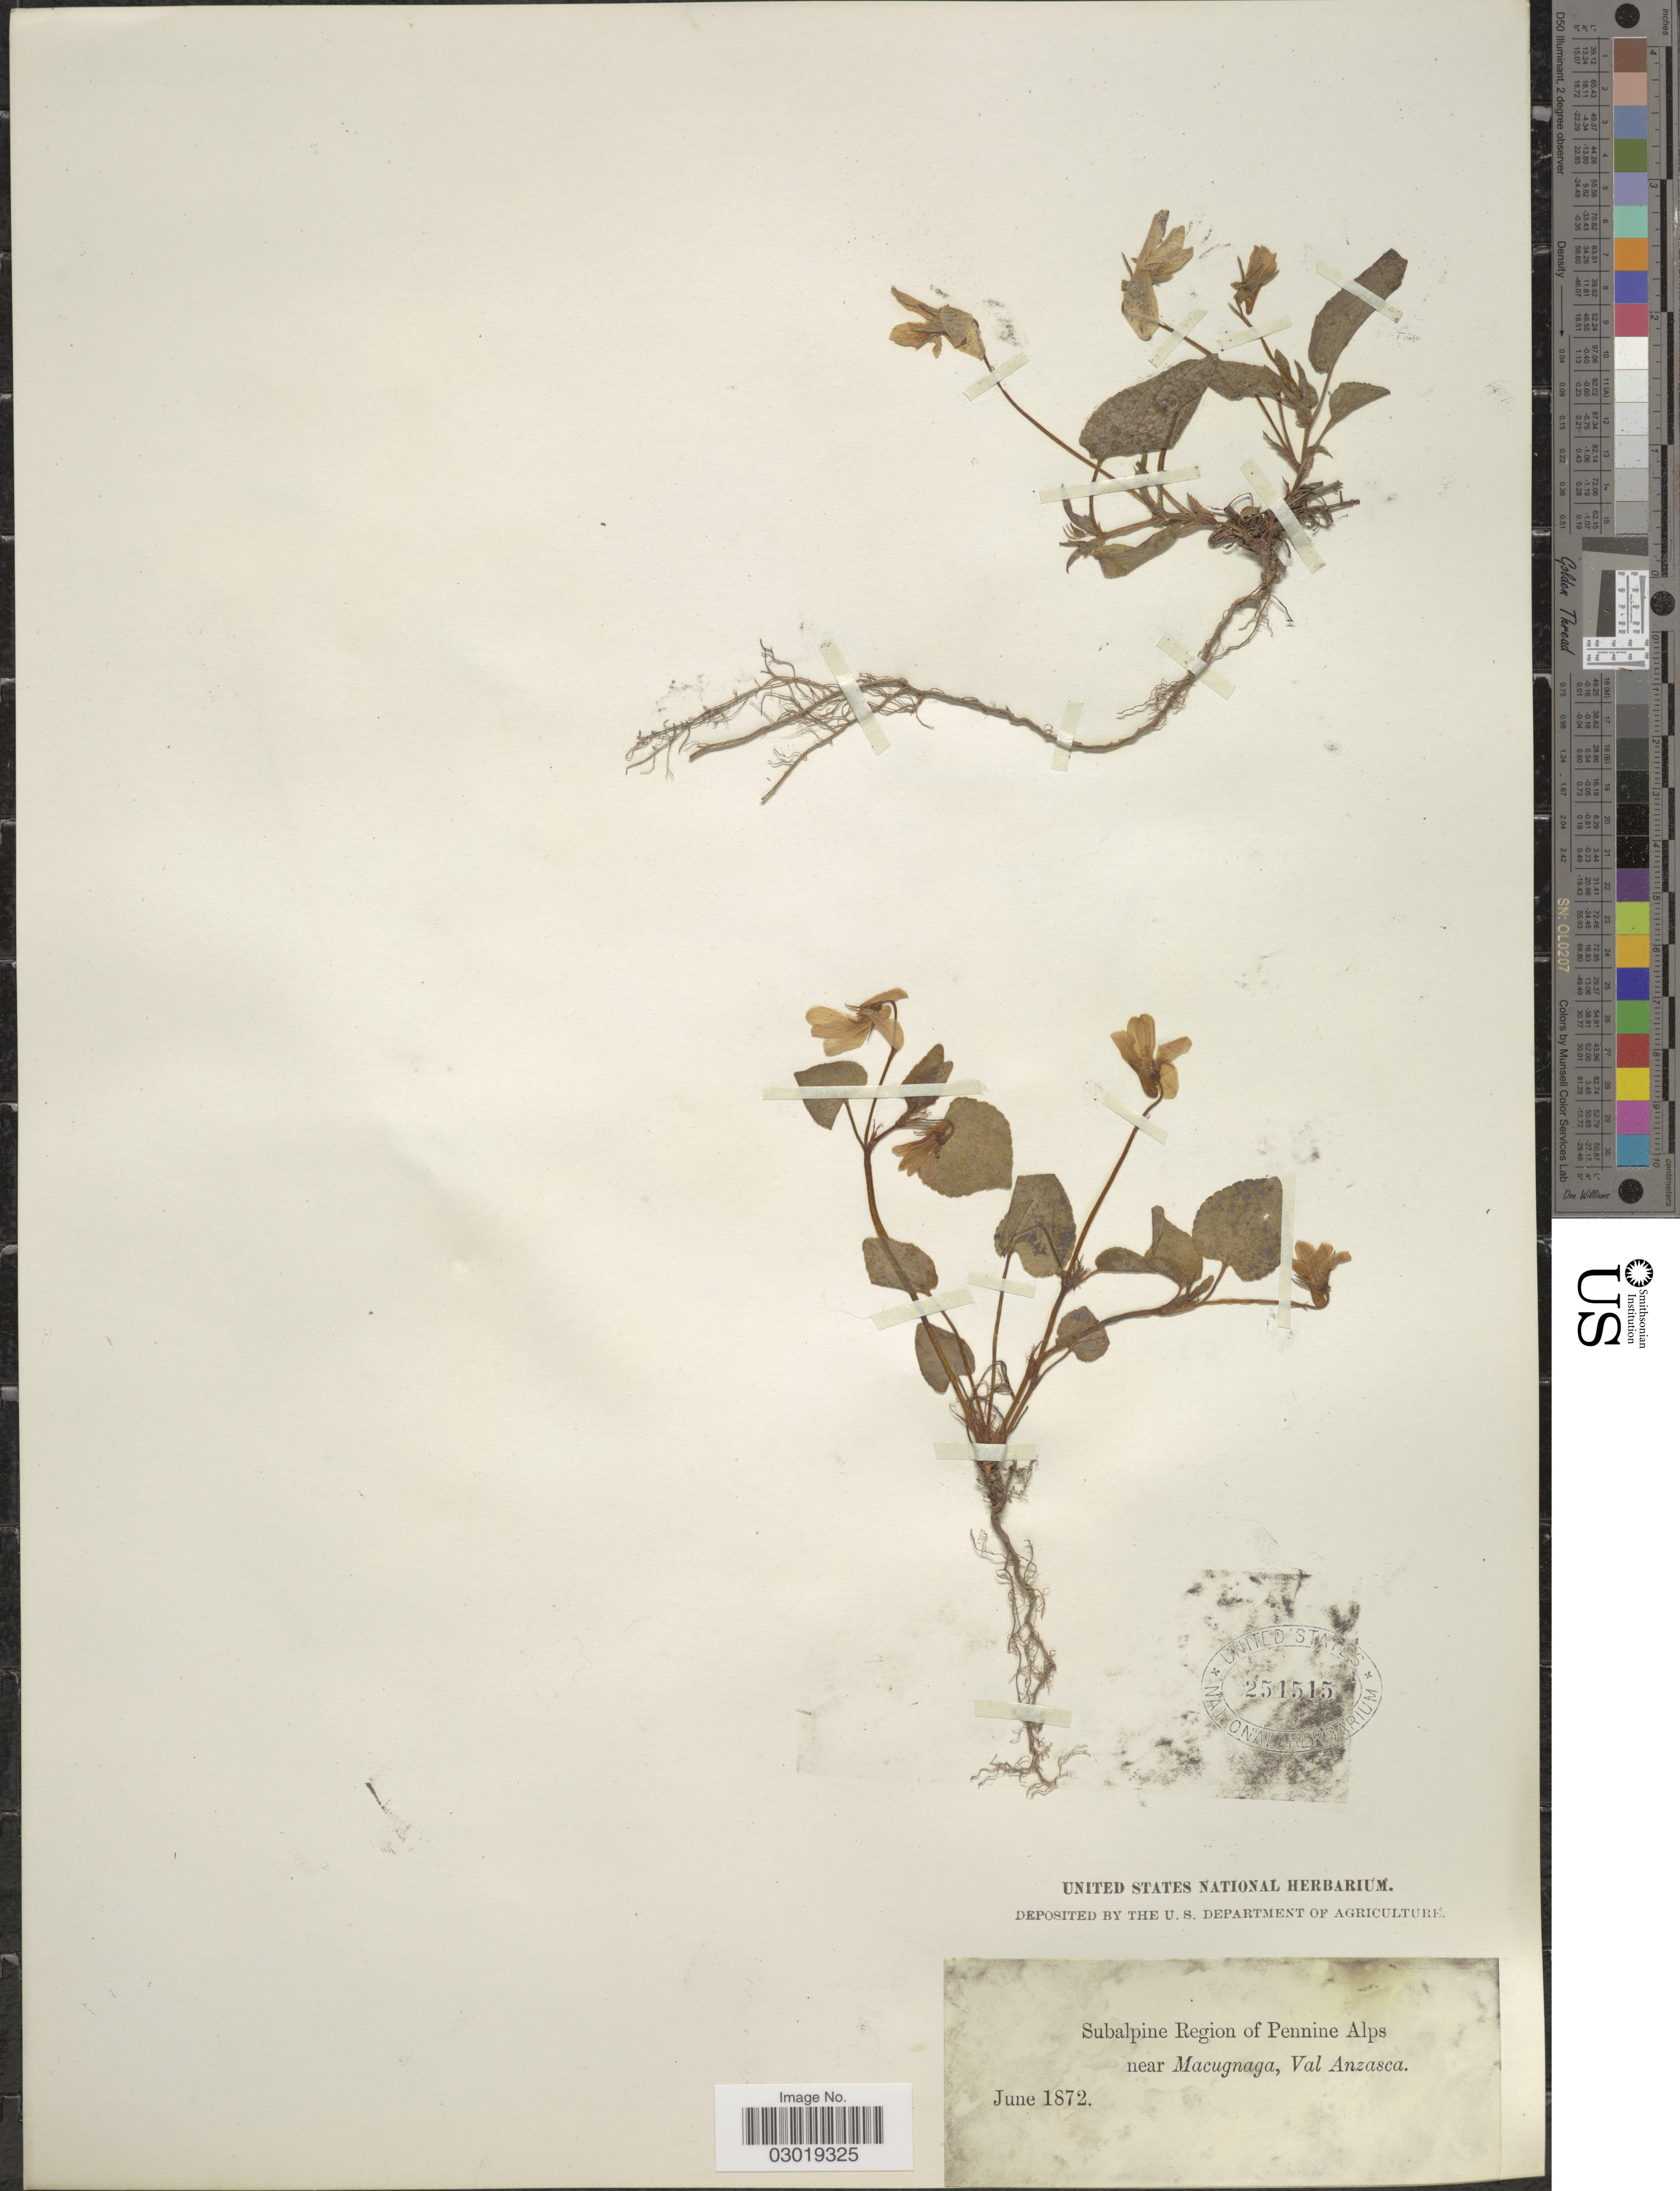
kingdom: Plantae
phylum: Tracheophyta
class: Magnoliopsida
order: Malpighiales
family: Violaceae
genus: Viola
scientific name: Viola sp.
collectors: ex herb. United States National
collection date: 1872-06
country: Italy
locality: Subalpine Region of Pennine Alps near Macugnaga, Val Anzasca.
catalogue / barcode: US 251515